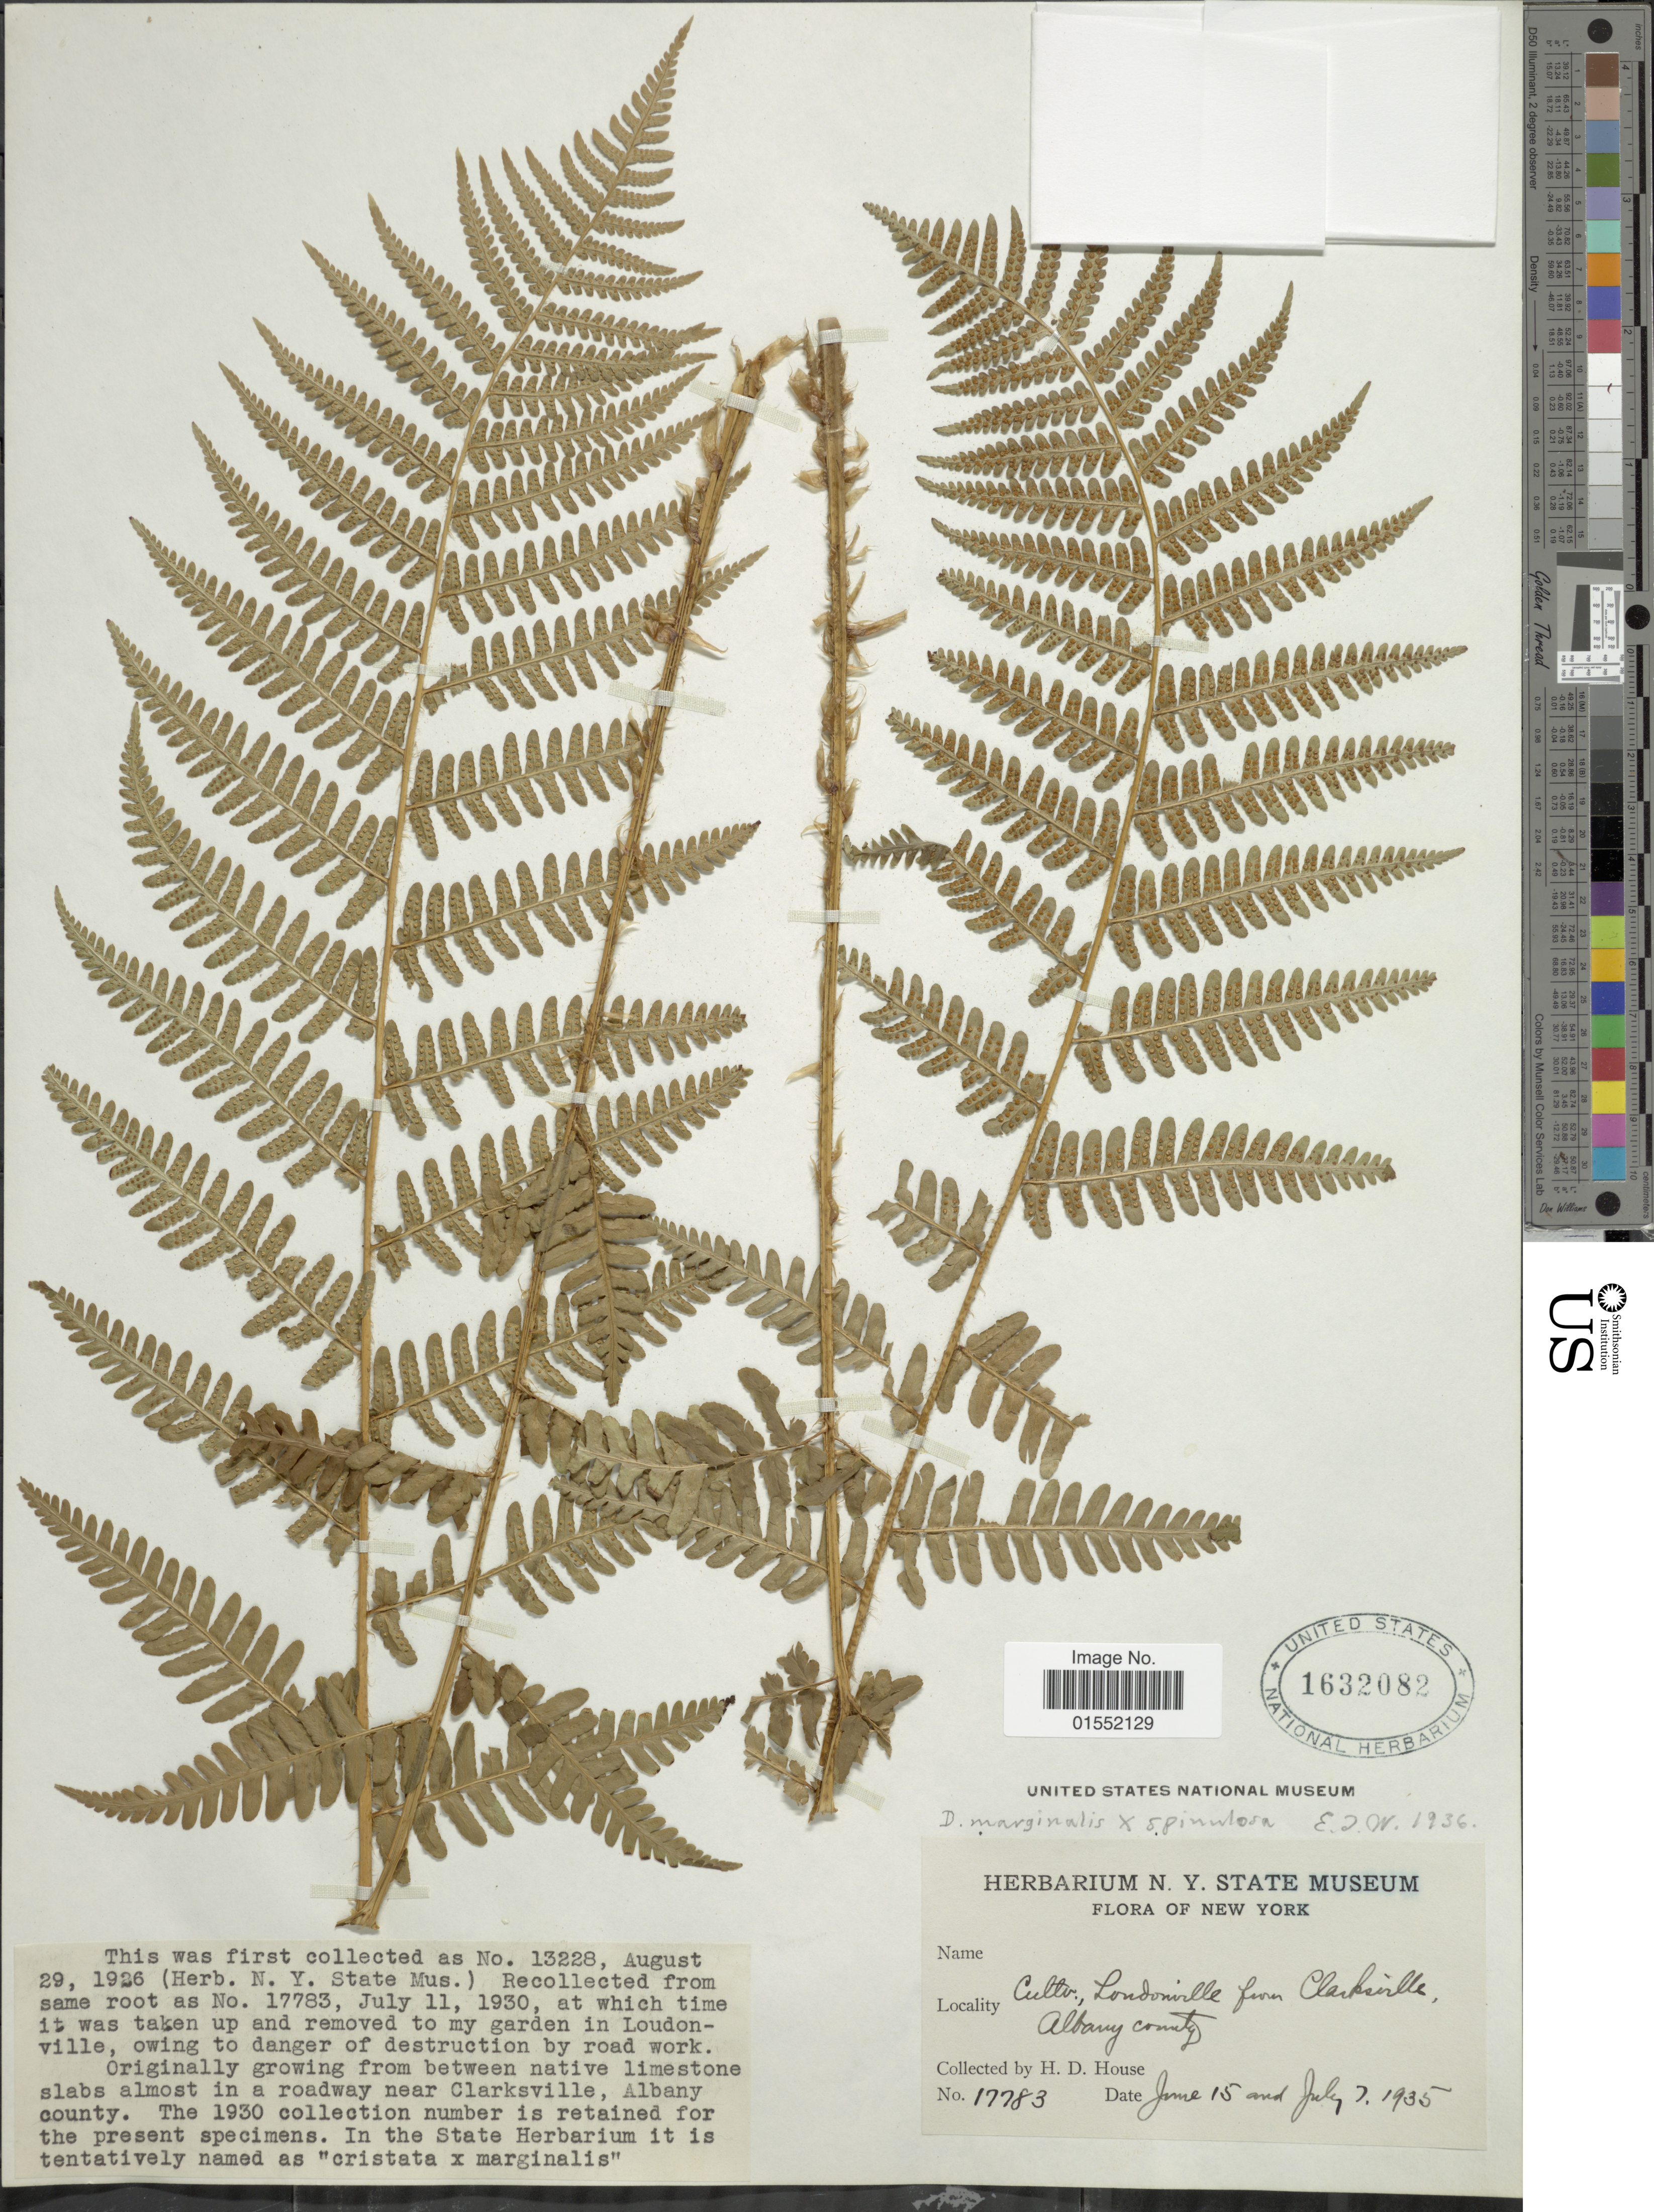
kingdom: Plantae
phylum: Tracheophyta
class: Polypodiopsida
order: Polypodiales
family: Dryopteridaceae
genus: Dryopteris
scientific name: Dryopteris marginalis x D. spinulosa (O.F. Muell.) Watt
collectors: H. D. House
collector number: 17783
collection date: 1935-06-15/1935-07-07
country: United States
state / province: New York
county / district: Albany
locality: Cultv., Londonville from Clarksville, Albany County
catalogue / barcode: US 1632082